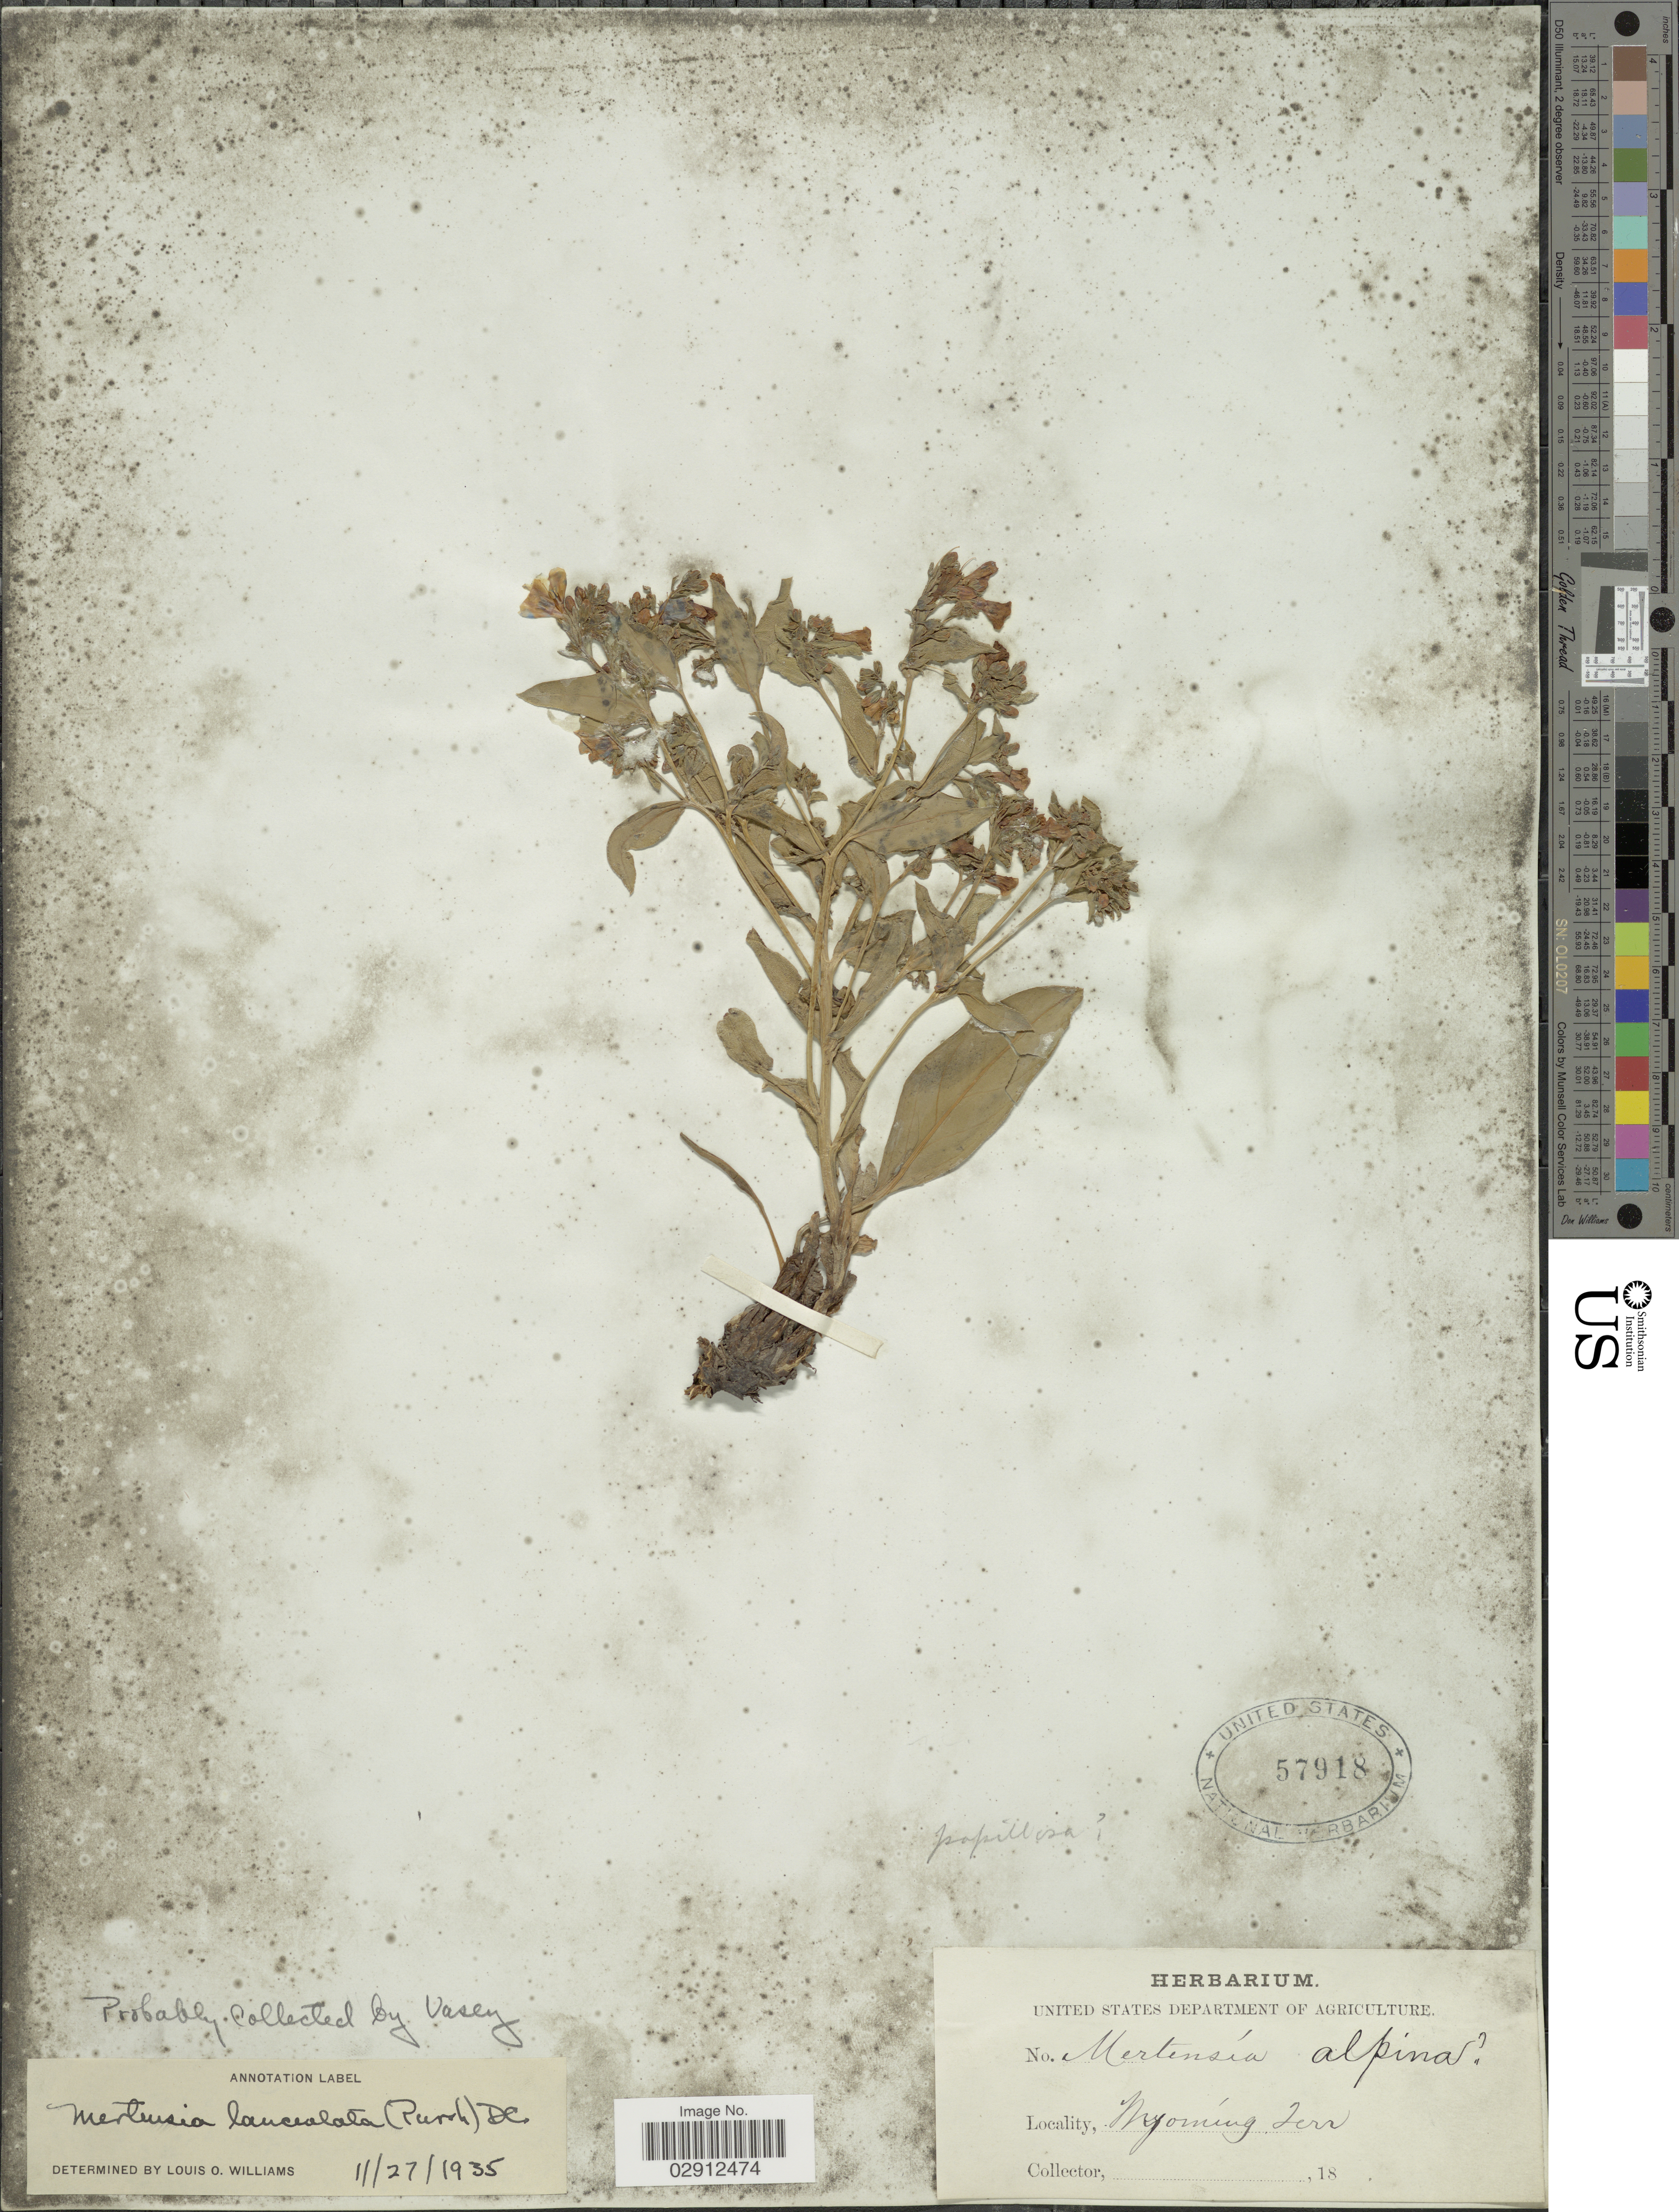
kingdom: Plantae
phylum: Tracheophyta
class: Magnoliopsida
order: Boraginales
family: Boraginaceae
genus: Mertensia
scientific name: Mertensia lanceolata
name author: (Pursh) DC. ex A. DC.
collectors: ex herb. U. S. Department of Agriculture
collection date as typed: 18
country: United States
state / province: Wyoming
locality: Wyoming Terr.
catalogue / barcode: US 57918